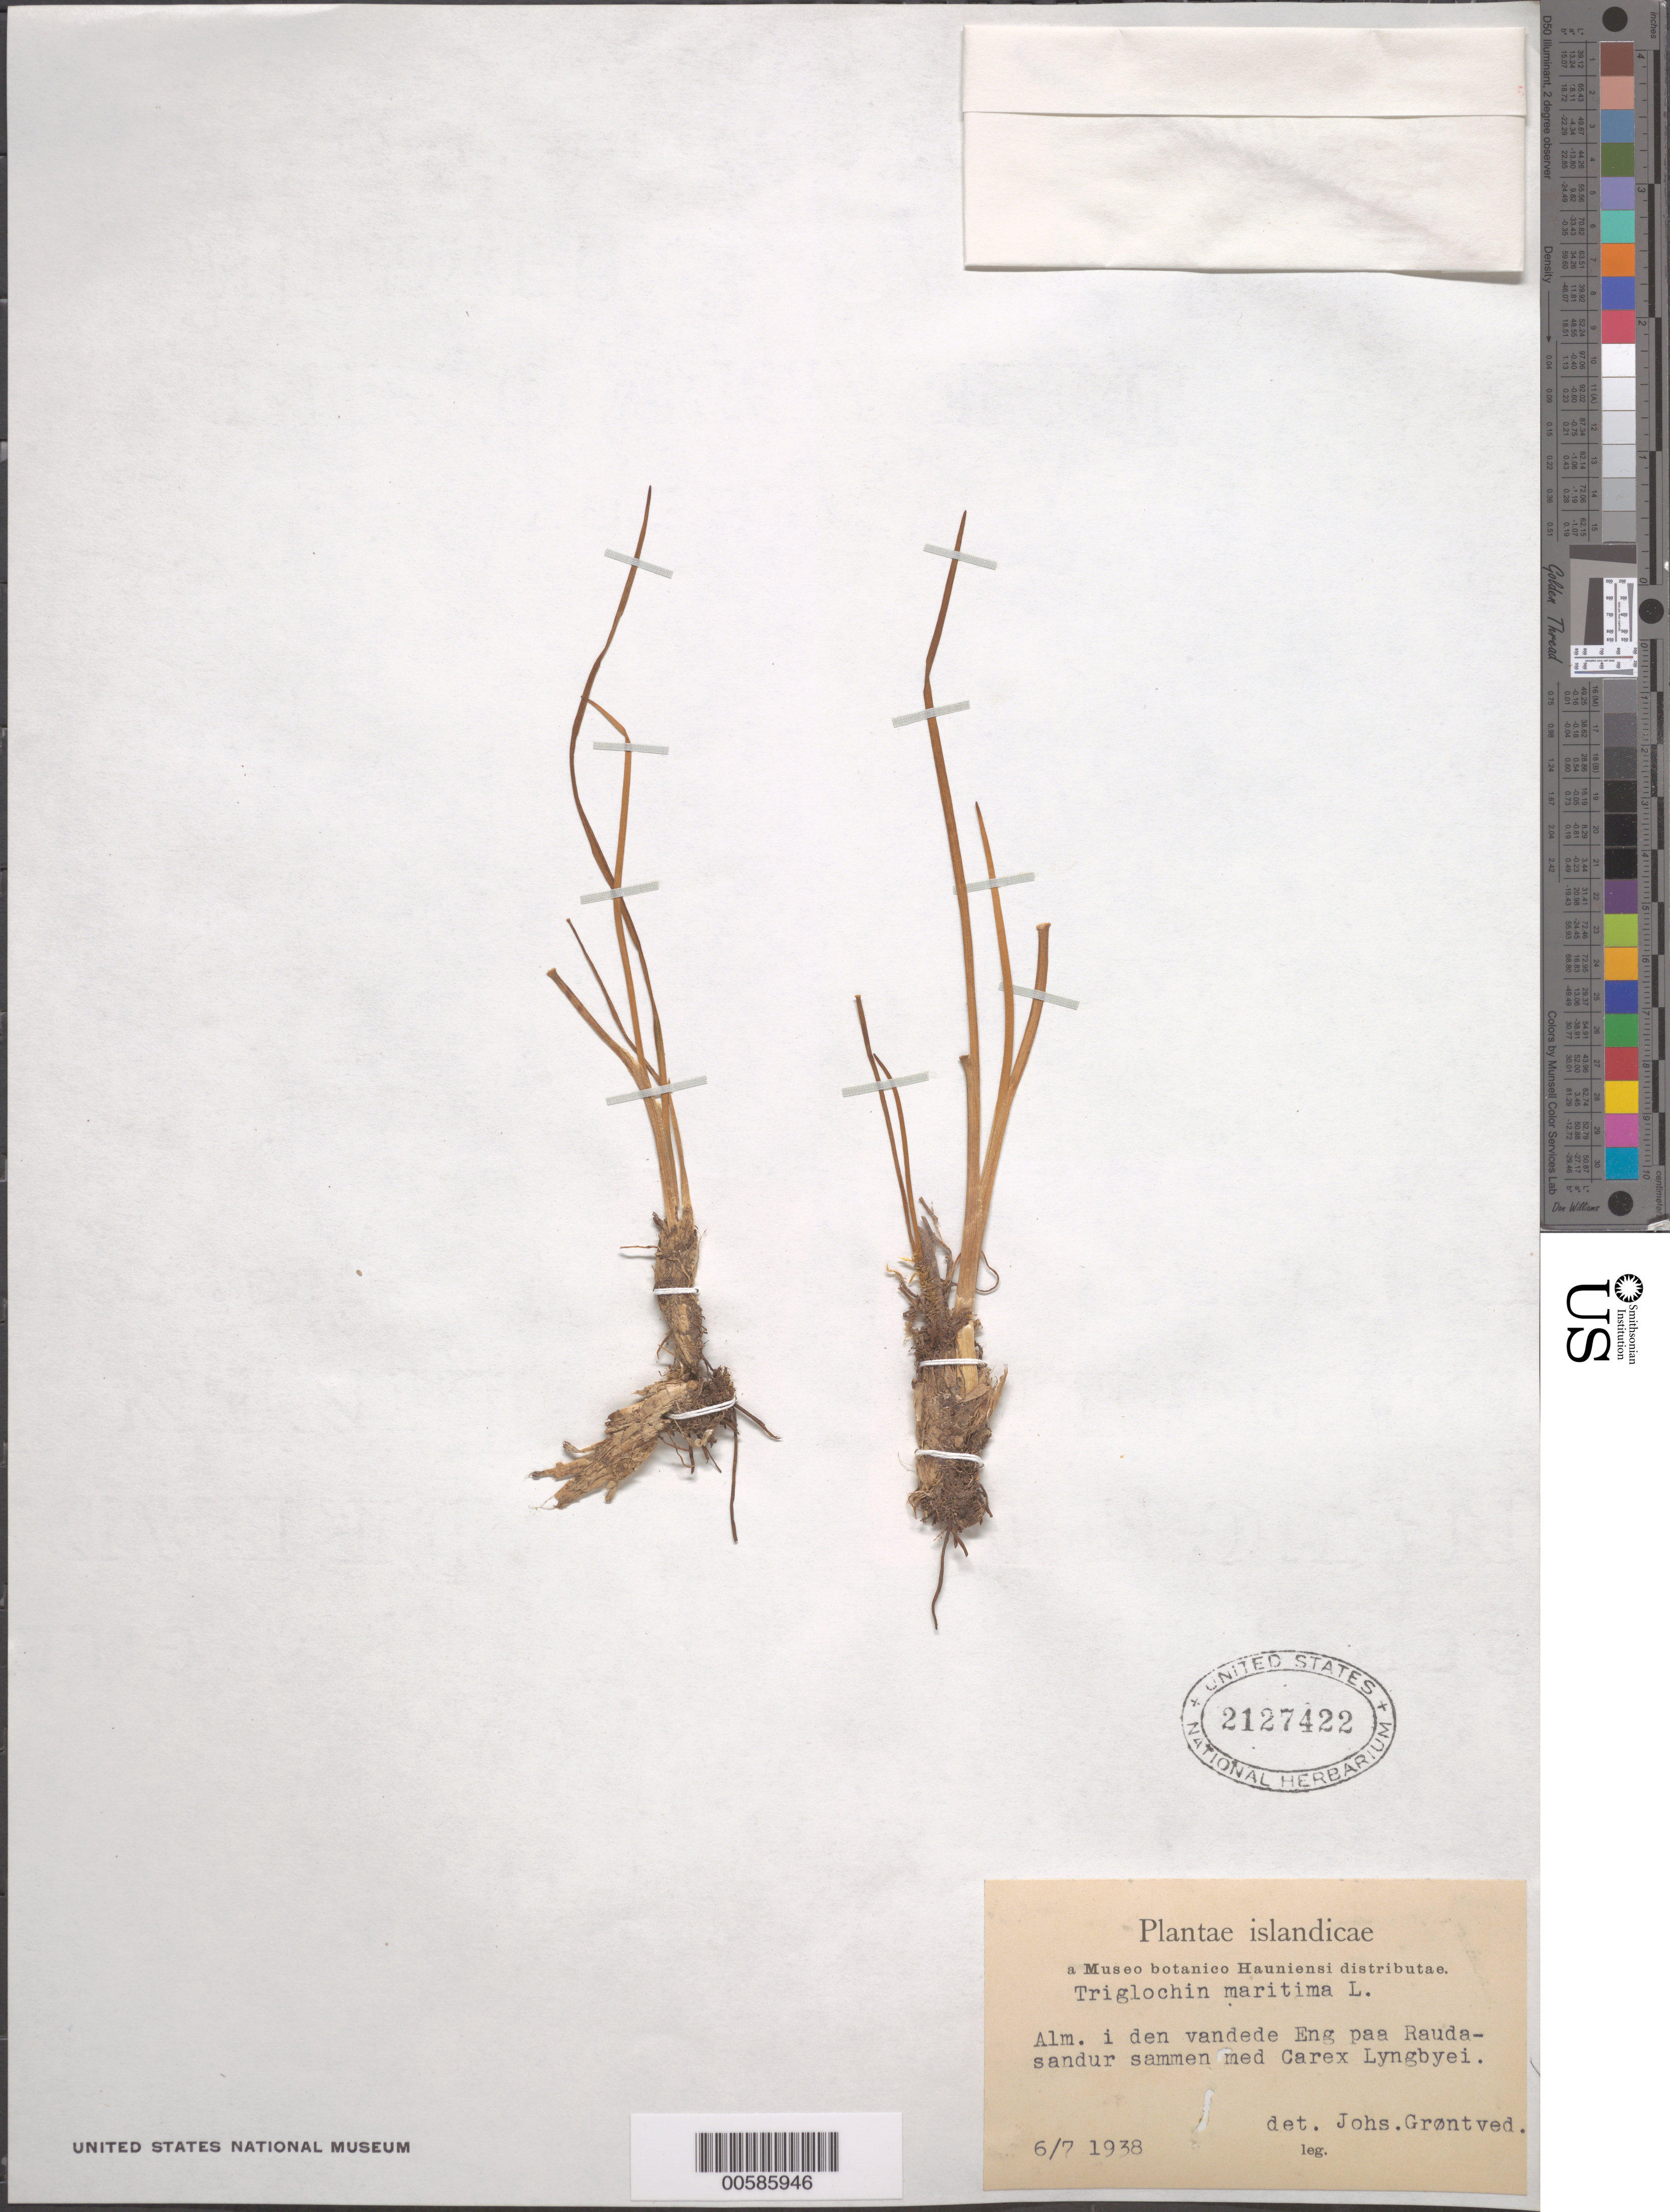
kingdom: Plantae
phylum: Tracheophyta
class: Liliopsida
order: Alismatales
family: Juncaginaceae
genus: Triglochin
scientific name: Triglochin palustris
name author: L.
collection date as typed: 06 Jul 1938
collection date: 1938-07-06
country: Iceland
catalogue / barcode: US 2127422